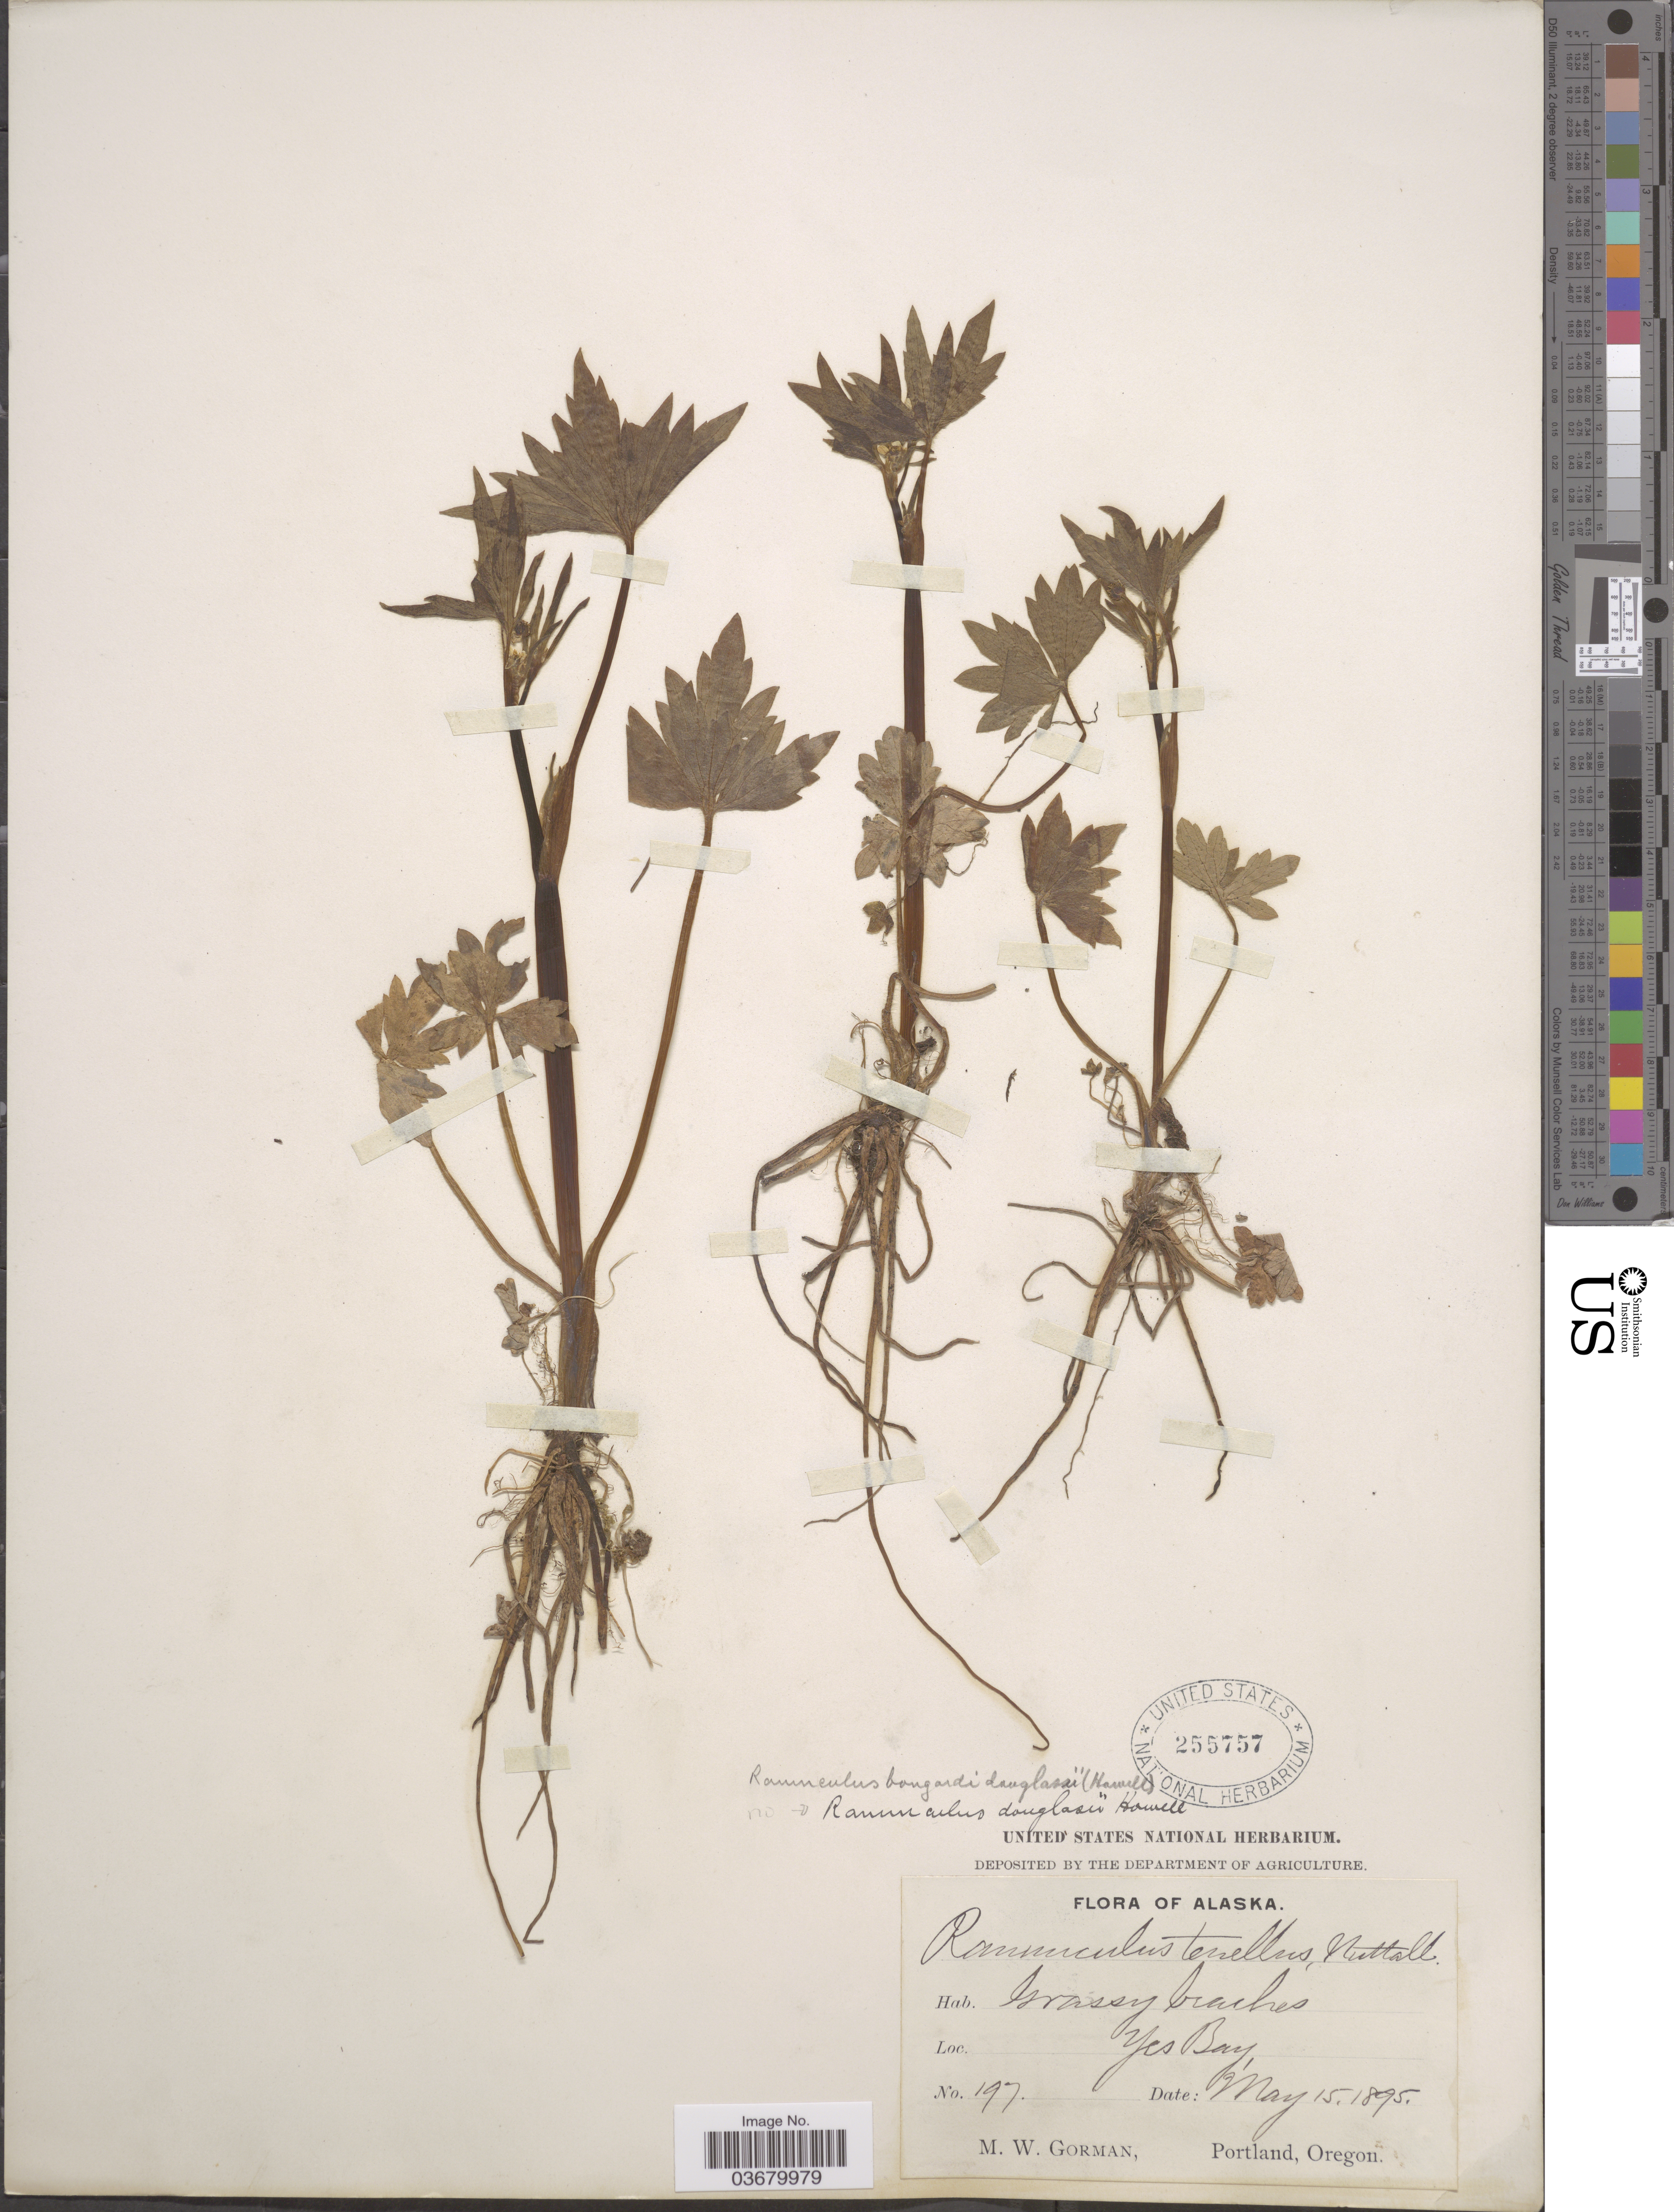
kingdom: Plantae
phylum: Tracheophyta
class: Magnoliopsida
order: Ranunculales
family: Ranunculaceae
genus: Ranunculus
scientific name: Ranunculus bongardii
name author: Greene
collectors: M. W. Gorman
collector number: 197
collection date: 1895-05-15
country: United States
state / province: Alaska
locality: Yes Bay.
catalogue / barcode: US 255757